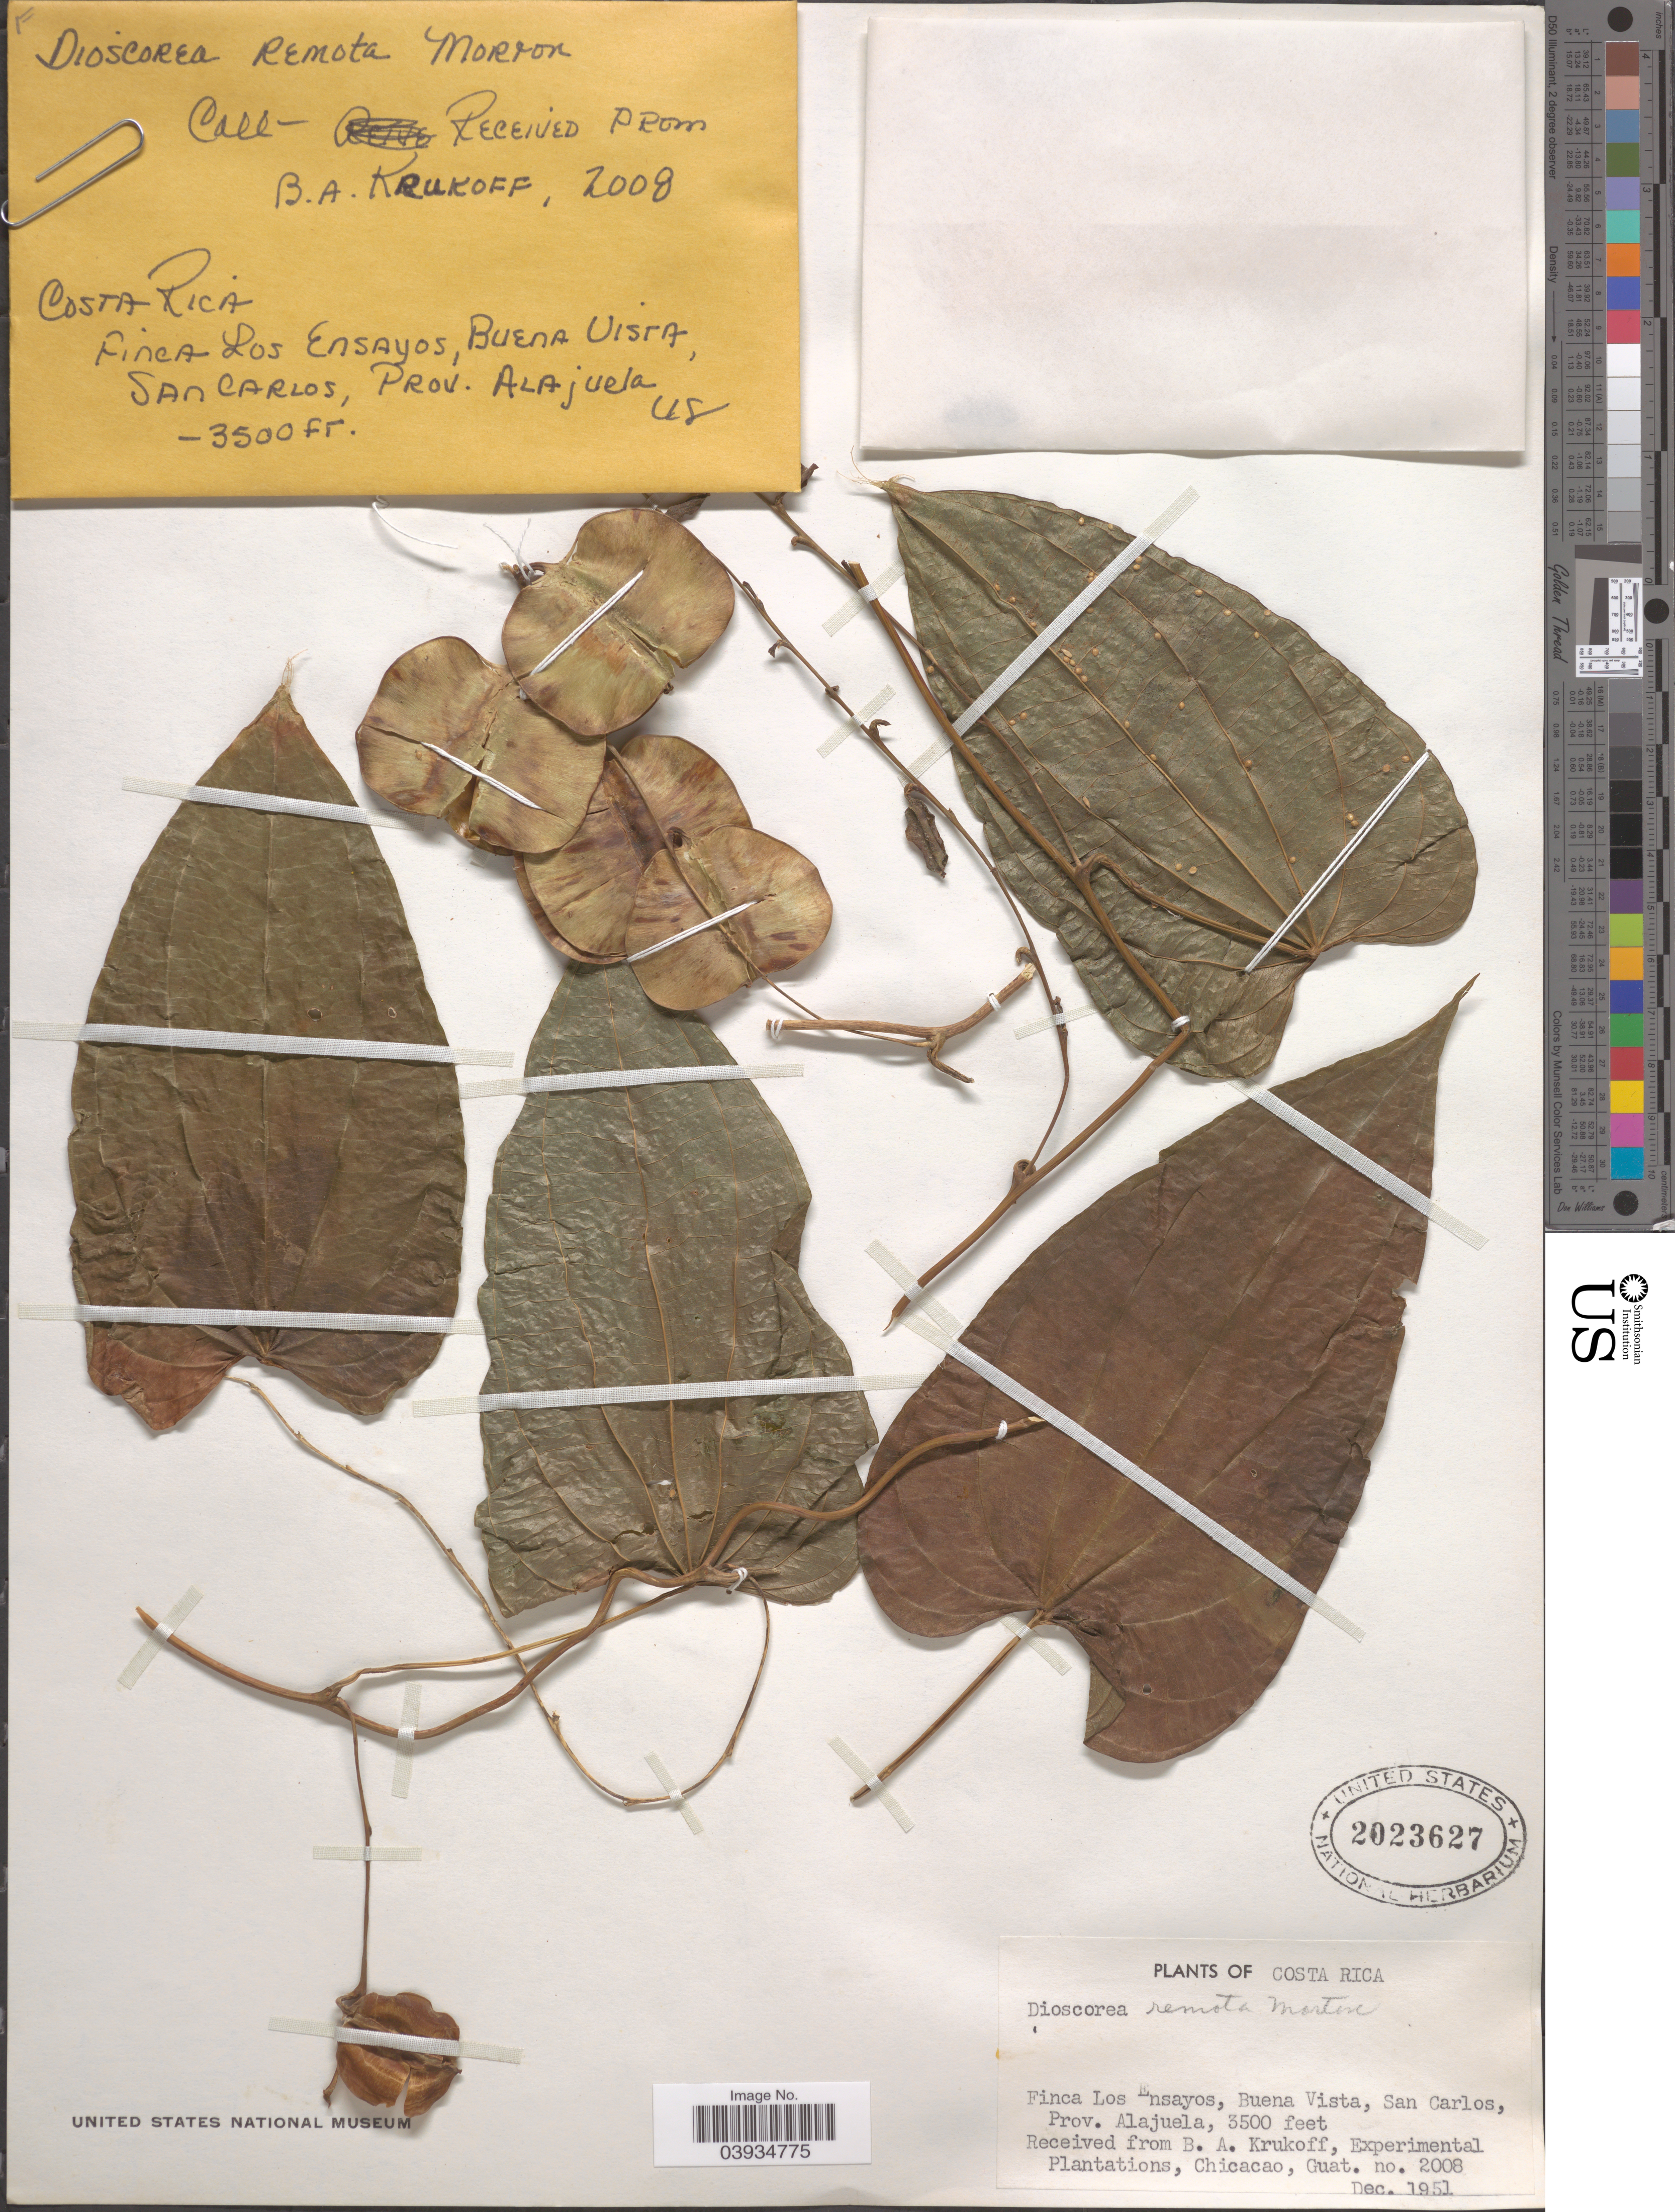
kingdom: Plantae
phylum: Tracheophyta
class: Liliopsida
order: Dioscoreales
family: Dioscoreaceae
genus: Dioscorea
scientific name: Dioscorea remota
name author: C.V. Morton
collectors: B. A. Krukoff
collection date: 1951-12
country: Costa Rica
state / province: Alajuela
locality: Finca Los Ensayos, Buena Vista, San Carlos.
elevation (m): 1067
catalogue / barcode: US 2023627